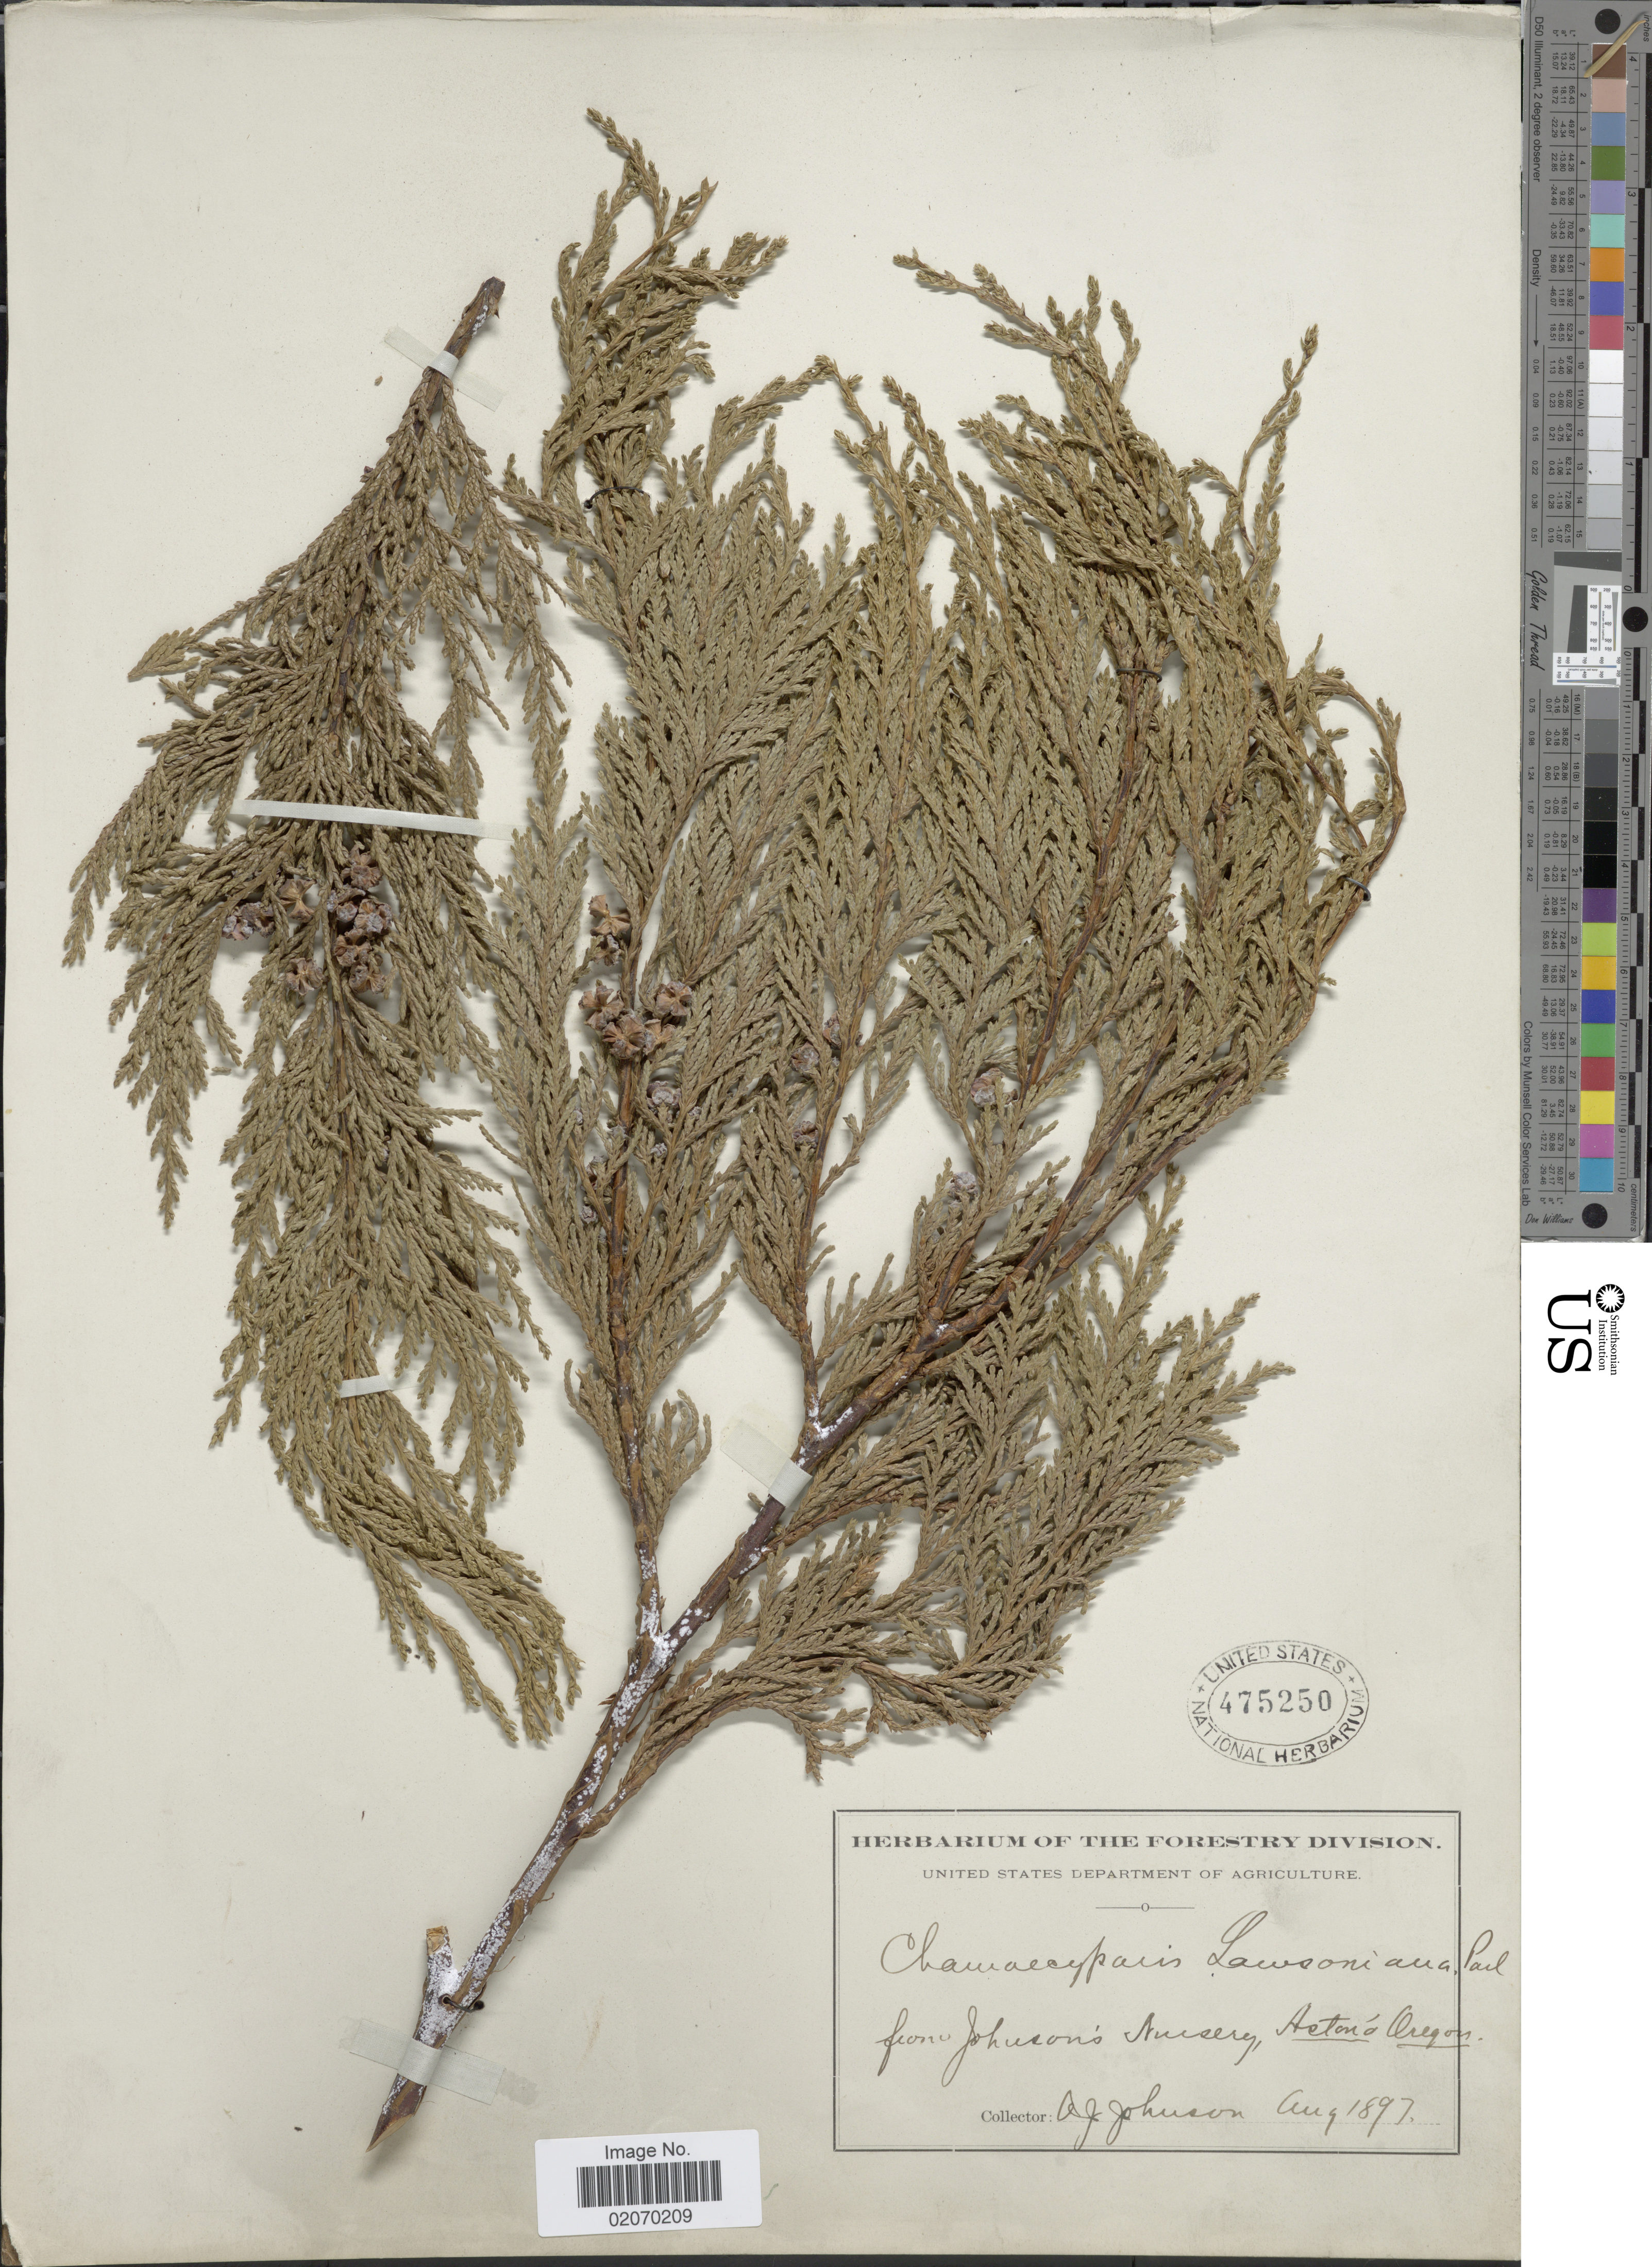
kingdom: Plantae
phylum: Tracheophyta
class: Pinopsida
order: Pinales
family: Cupressaceae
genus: Chamaecyparis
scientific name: Chamaecyparis lawsoniana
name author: (A. Murray bis) Parl.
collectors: A. Johnson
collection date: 1897-08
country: United States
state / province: Oregon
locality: Johnson's Nursery, Astoria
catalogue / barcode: US 475250